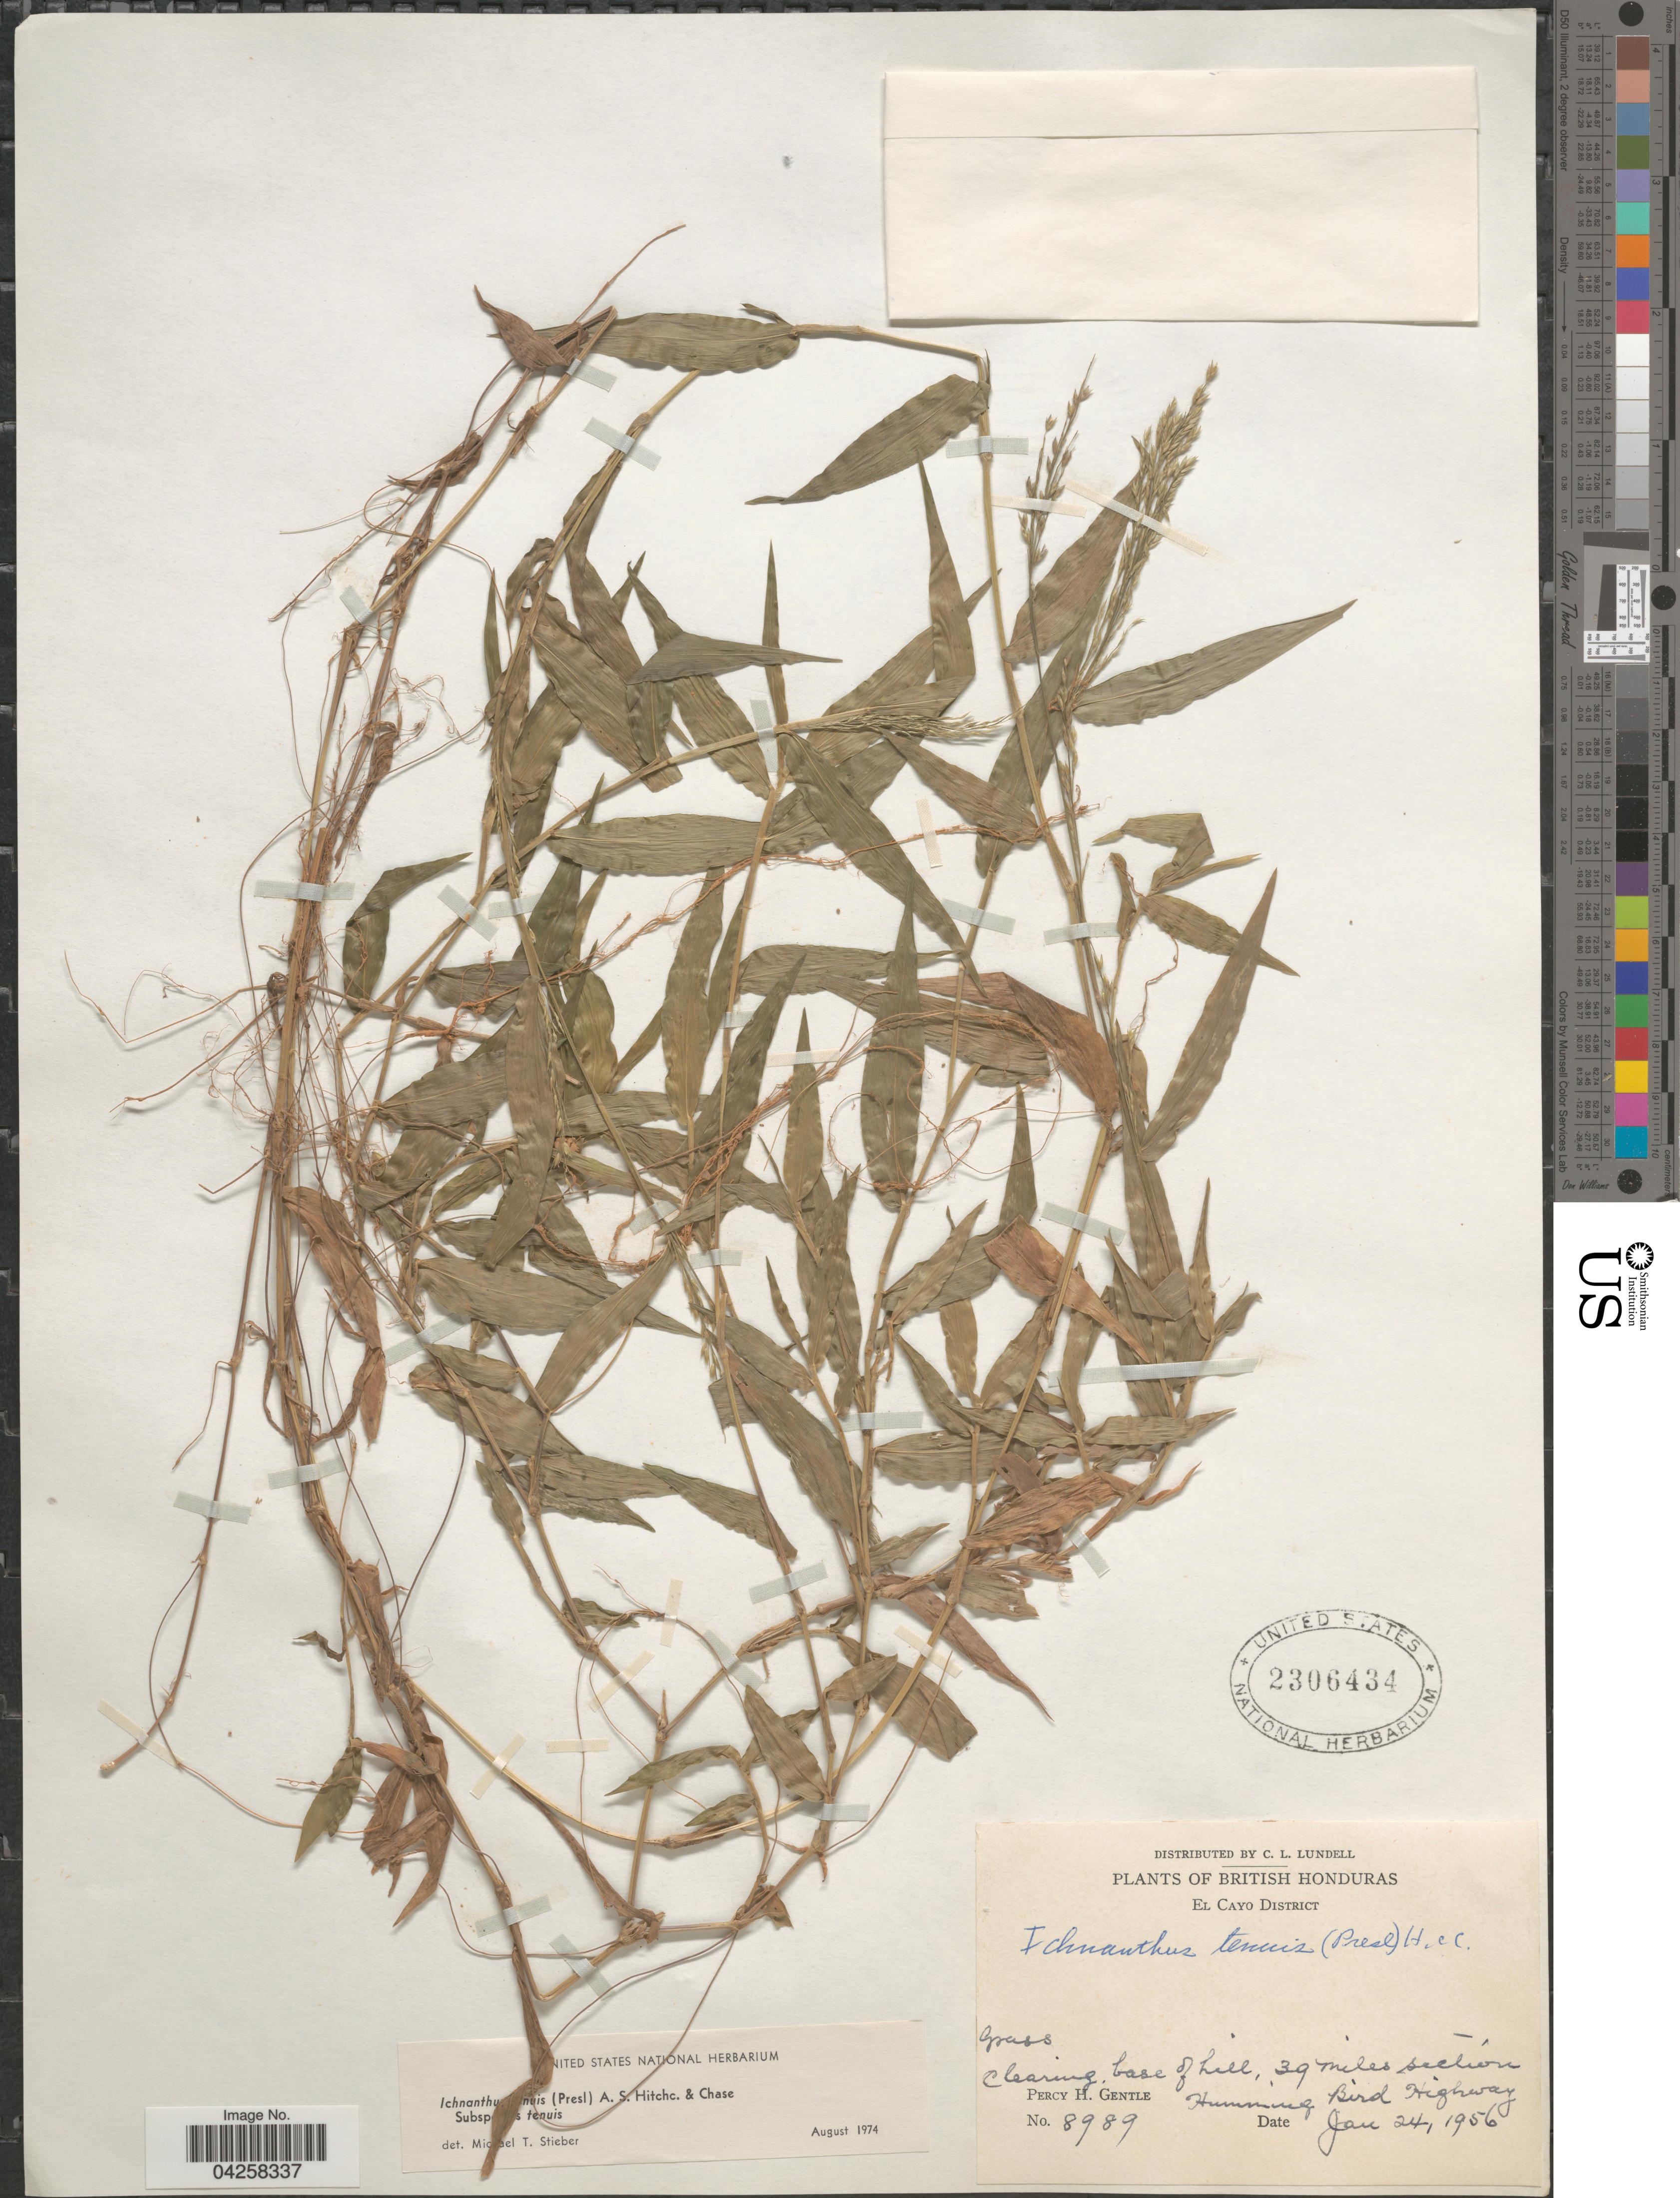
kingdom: Plantae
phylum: Tracheophyta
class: Liliopsida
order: Poales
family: Poaceae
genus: Ichnanthus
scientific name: Ichnanthus tenuis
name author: (J. Presl) Hitchc. & Chase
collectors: P. H. Gentle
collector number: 8989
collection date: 1956-01-24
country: Belize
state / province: Cayo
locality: British Honduras. El Cayo District. Clearing, base of hill, 39 miles section. Humming Bird Highway.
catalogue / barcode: US 2306434